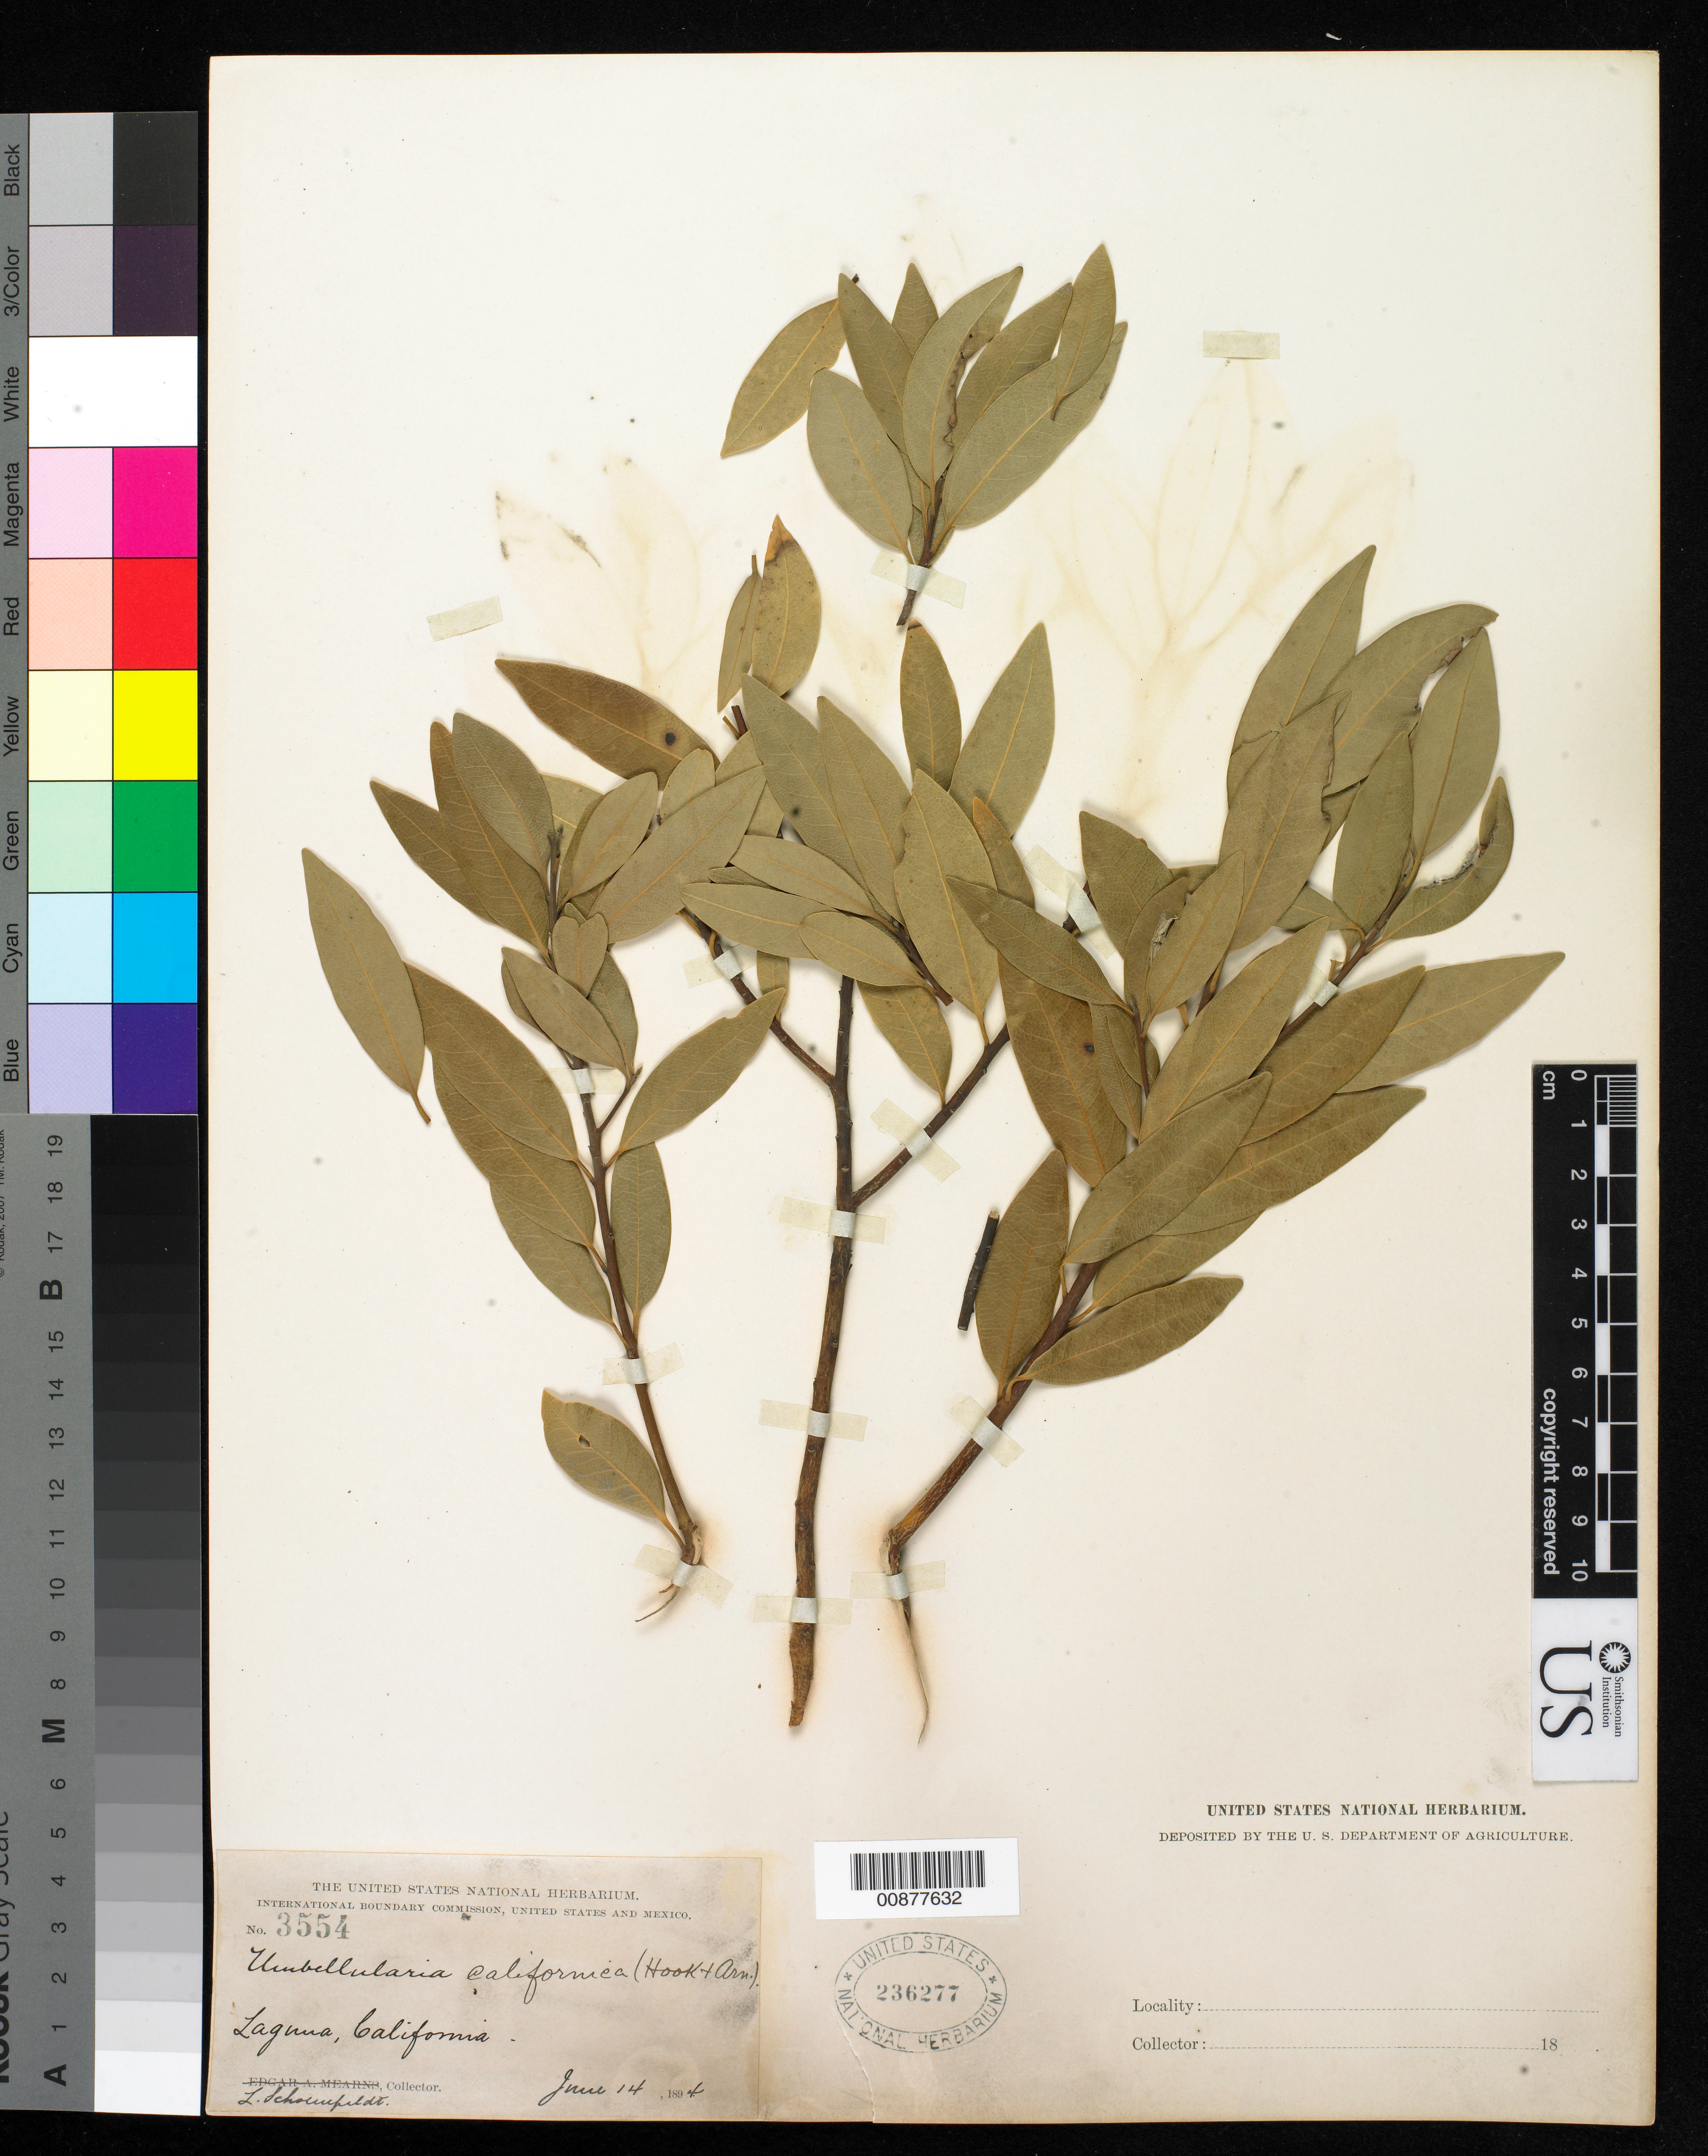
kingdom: Plantae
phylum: Tracheophyta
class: Magnoliopsida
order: Laurales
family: Lauraceae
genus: Umbellularia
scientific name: Umbellularia californica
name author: (Hook. & Arn.) Nutt.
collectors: L. Schoenfeldt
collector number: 3554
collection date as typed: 14 Jun 1894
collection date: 1894-06-14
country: United States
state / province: California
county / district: Orange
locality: Laguna, California.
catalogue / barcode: US 236277